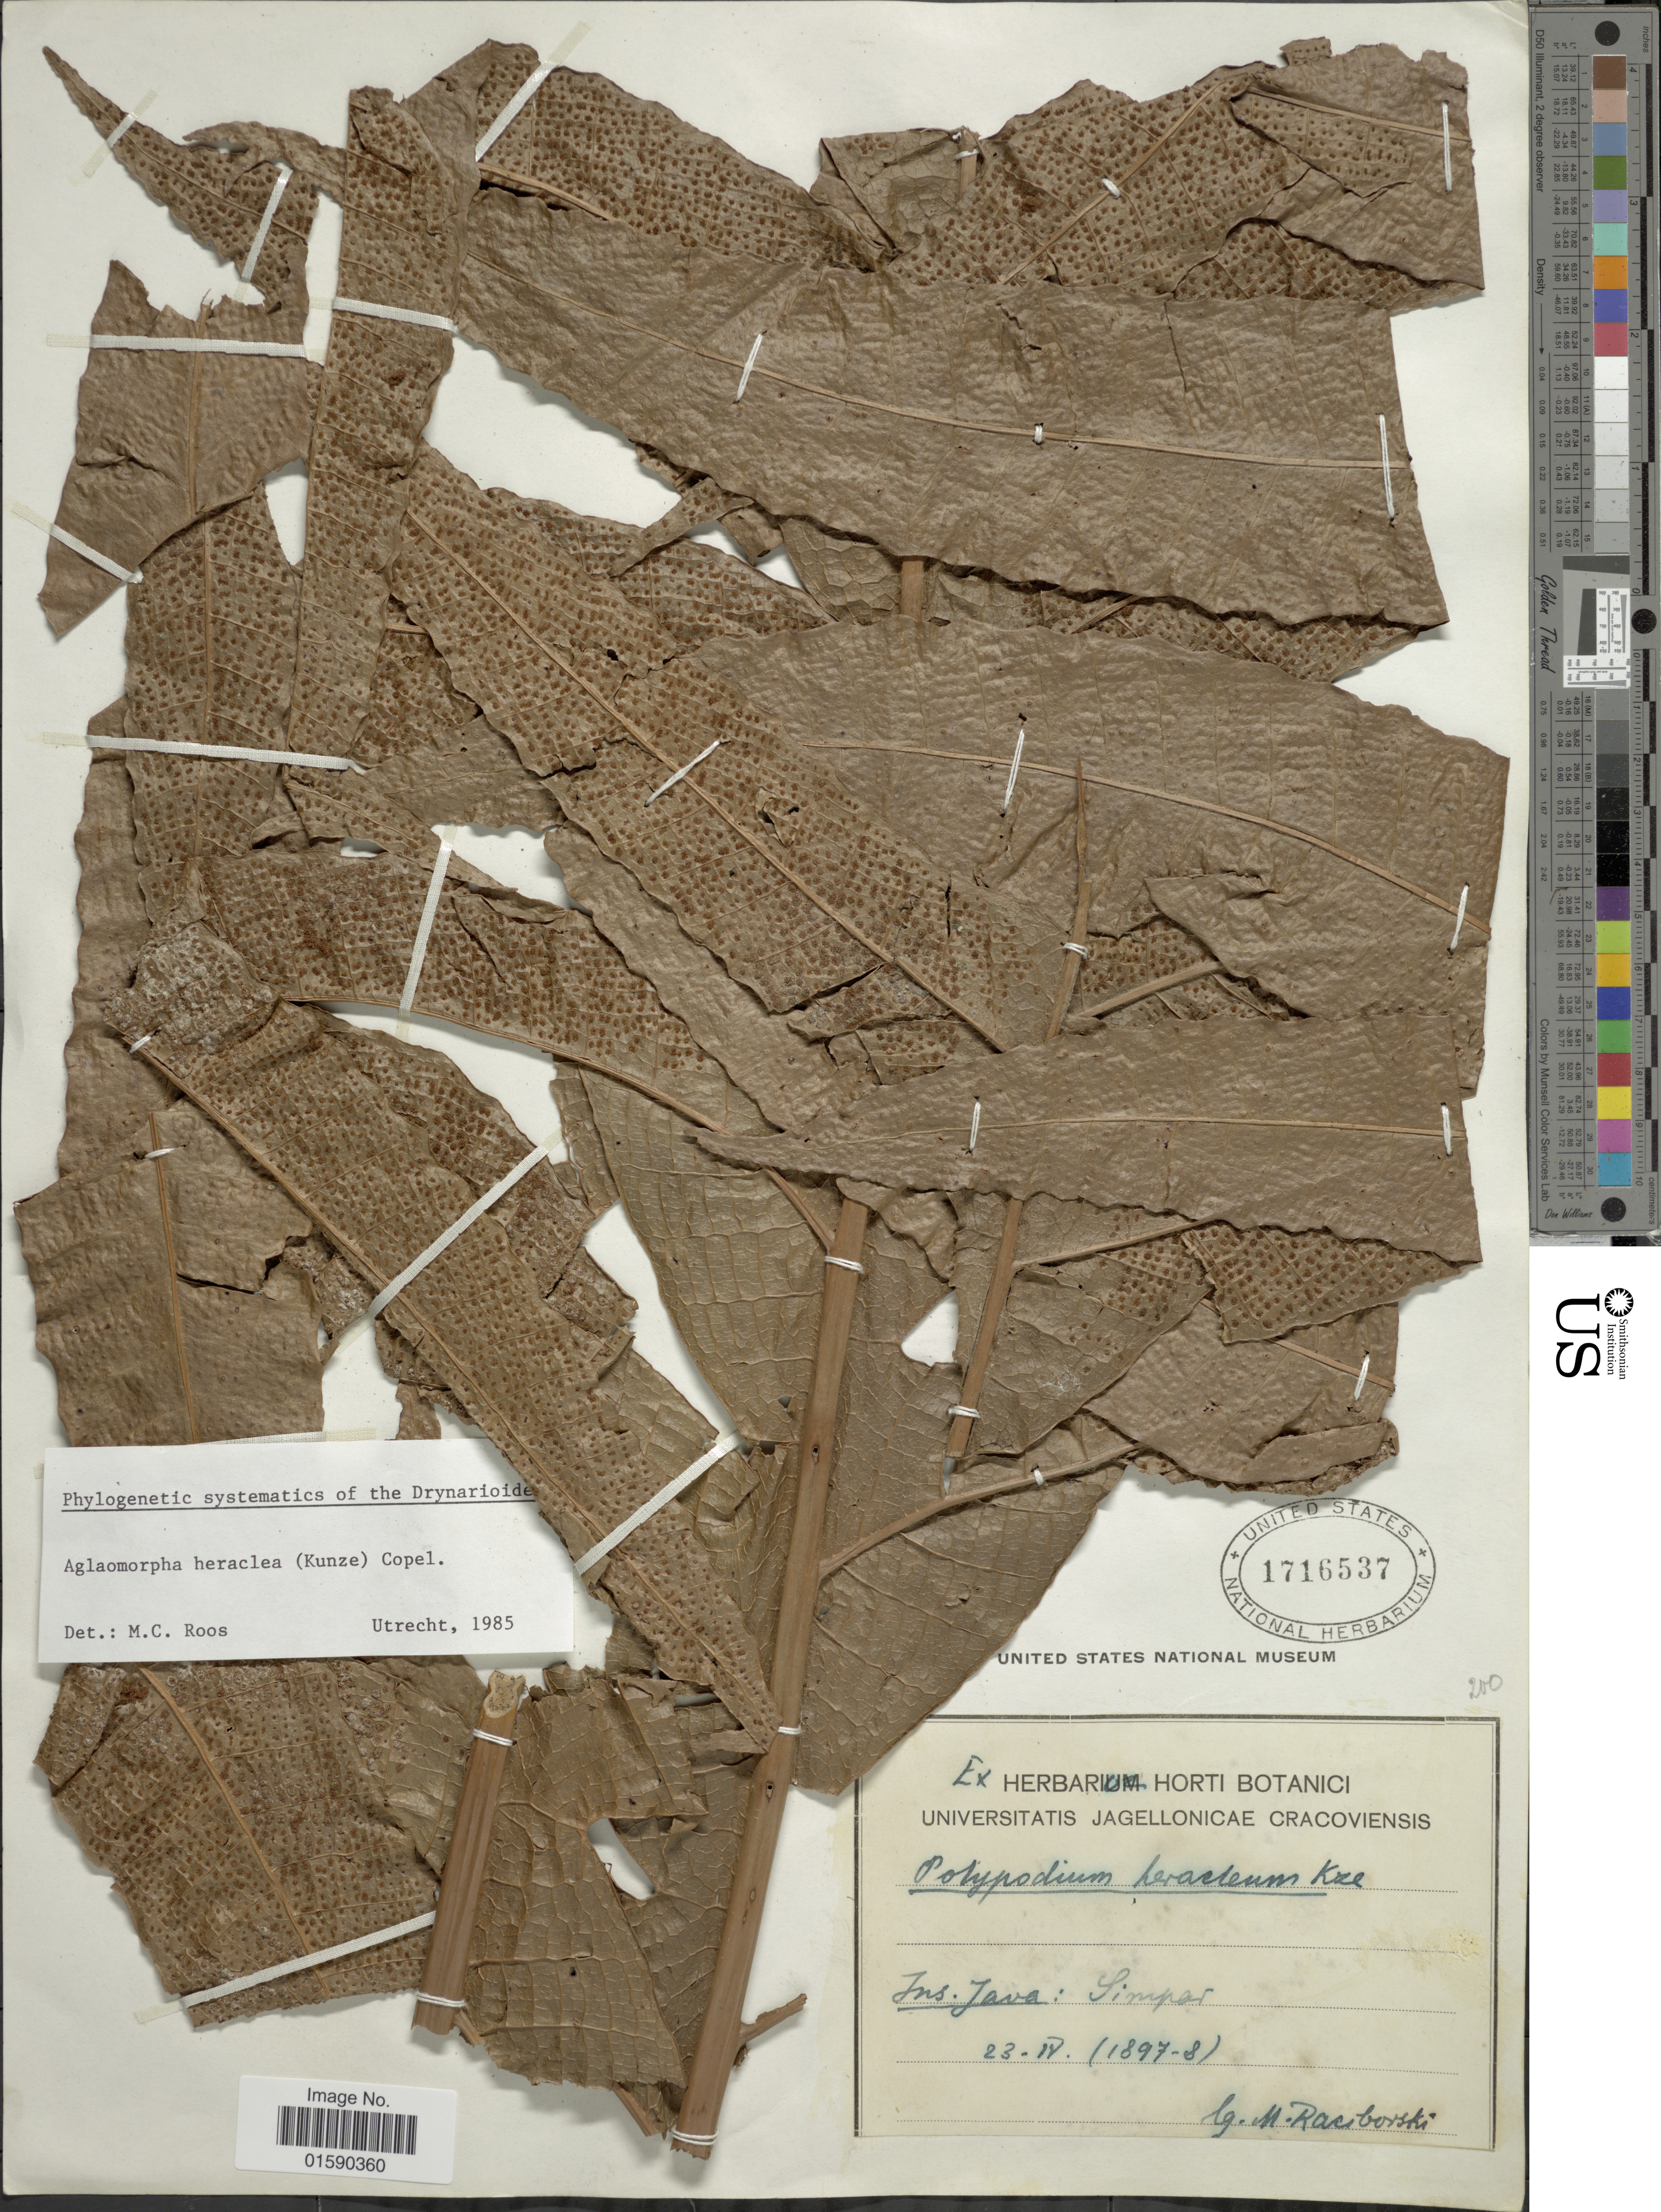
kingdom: Plantae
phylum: Tracheophyta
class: Polypodiopsida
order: Polypodiales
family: Polypodiaceae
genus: Aglaomorpha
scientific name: Aglaomorpha heraclea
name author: (Kunze) Copel.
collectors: M. Raciborski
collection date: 1897-04-23/1898-04-23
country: Indonesia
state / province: Java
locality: Ins. Java: Simpar.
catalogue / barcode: US 1716537